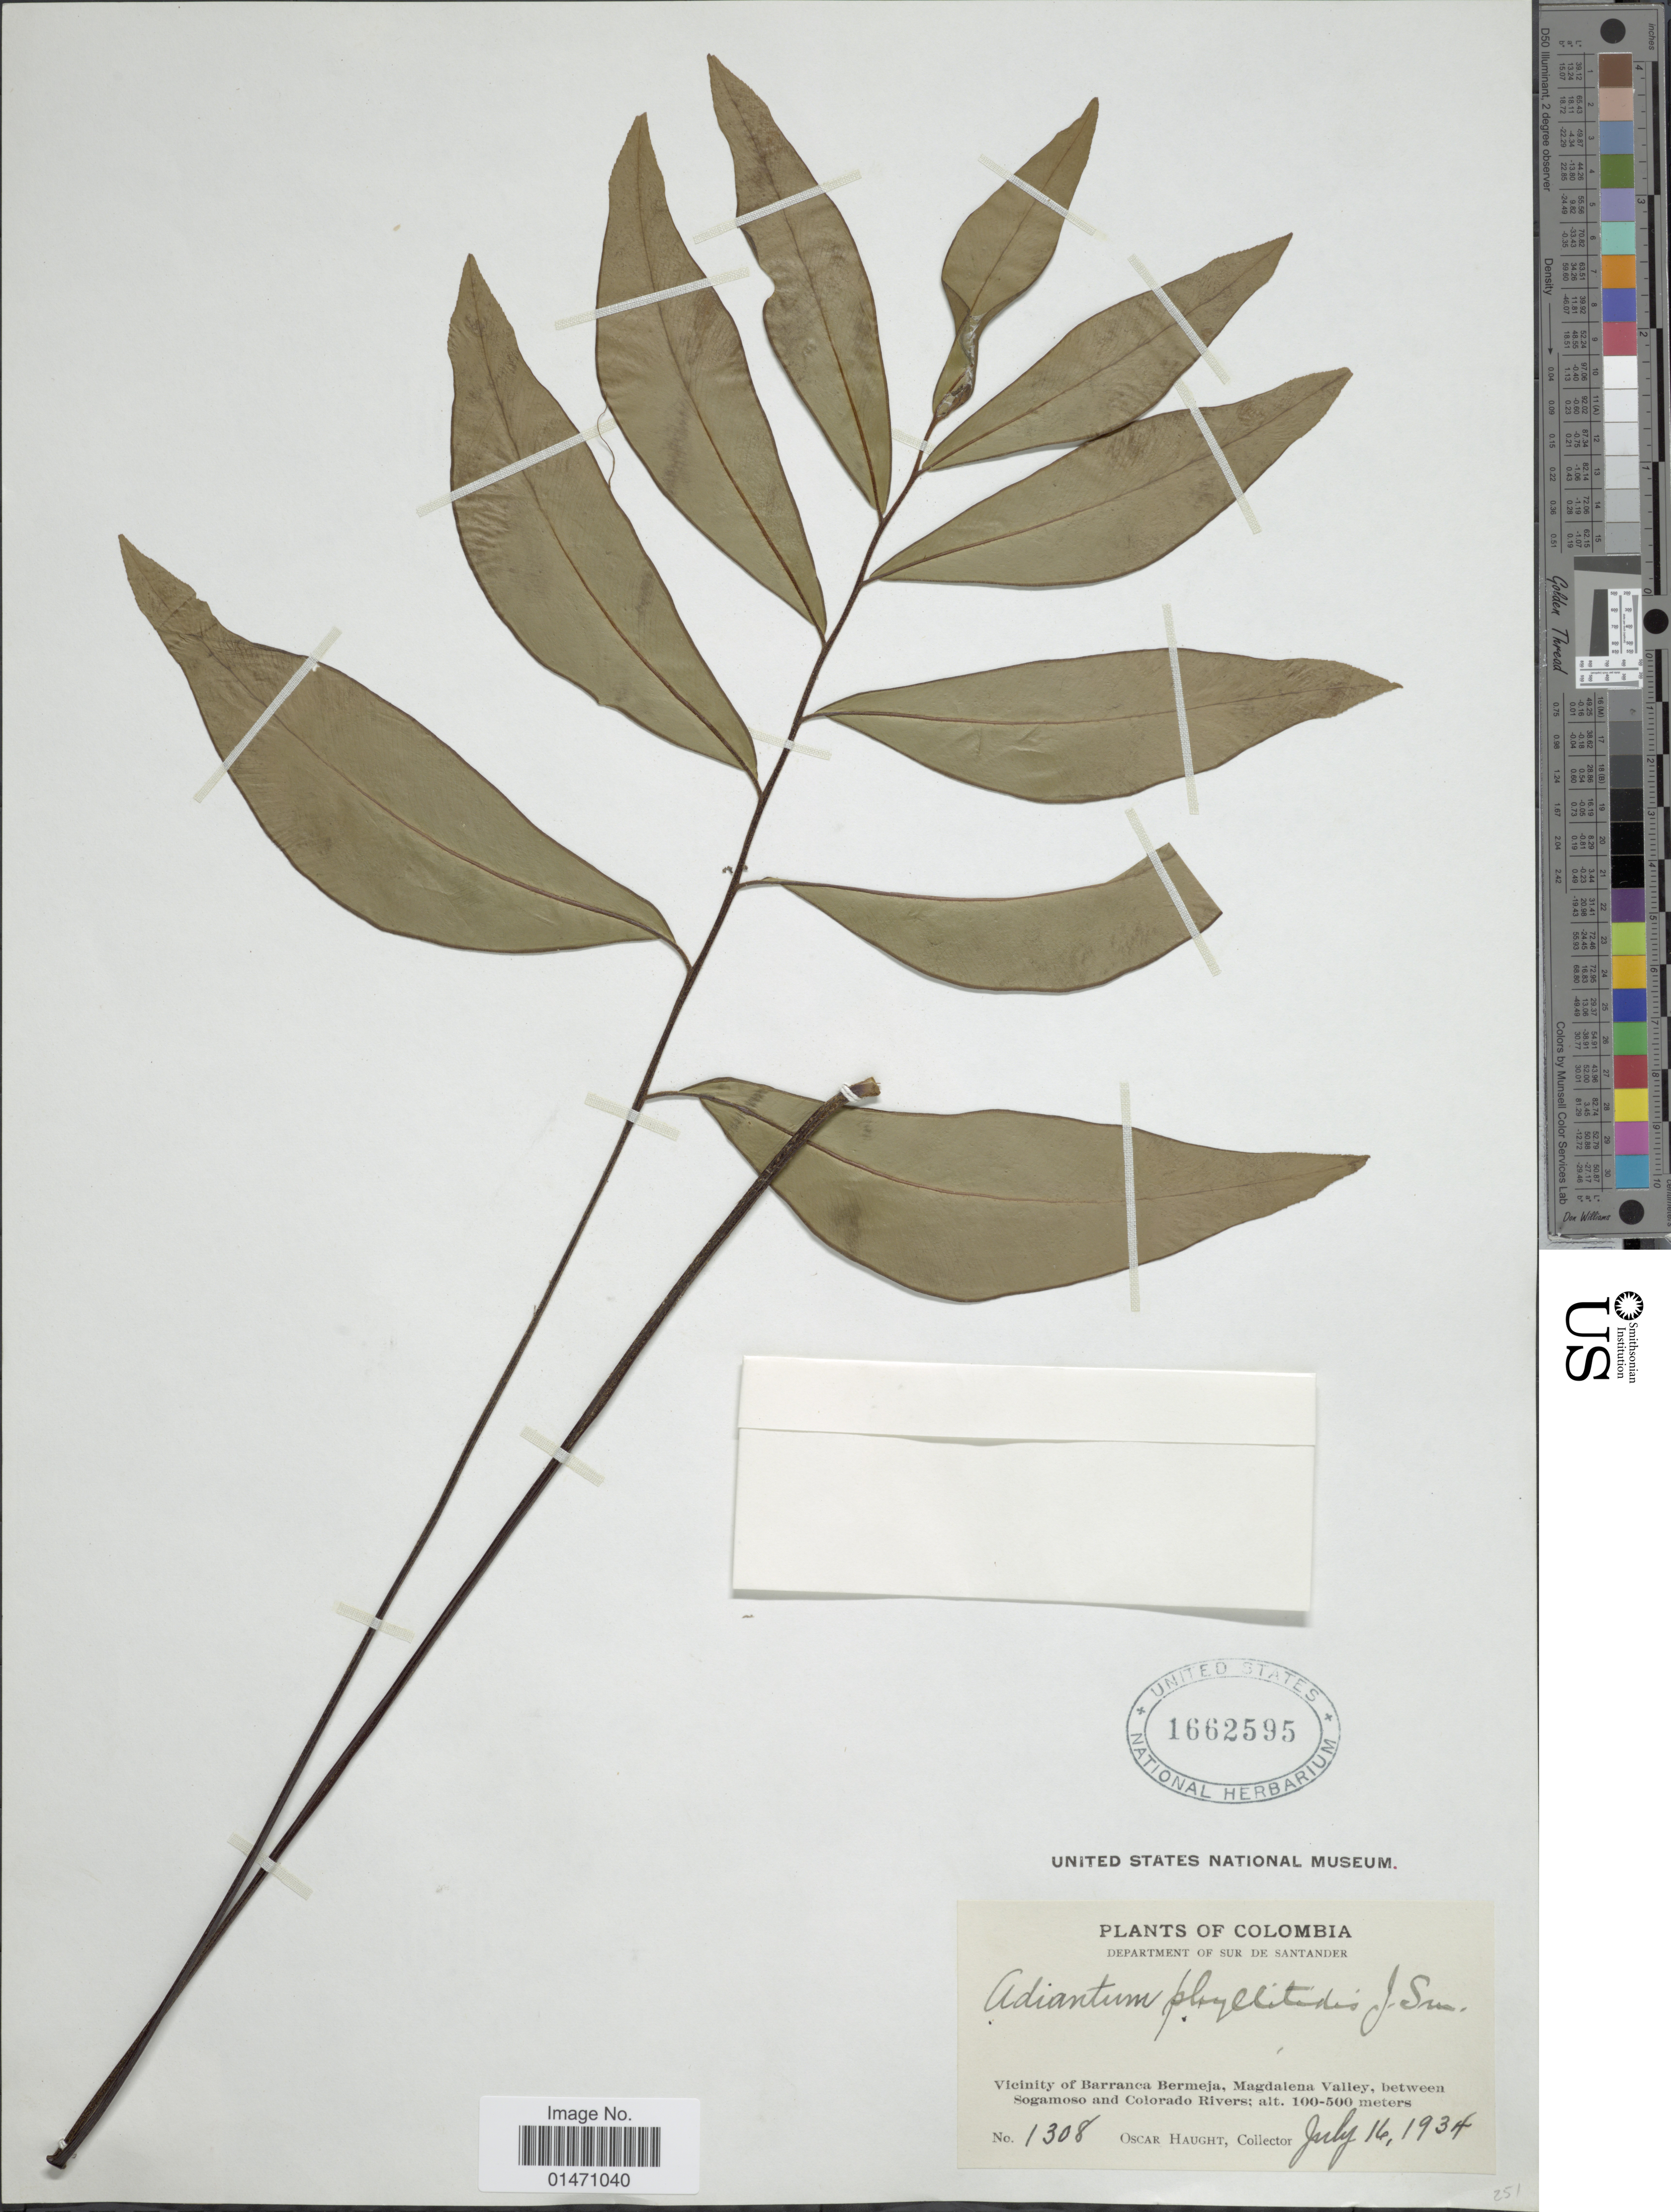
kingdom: Plantae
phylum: Tracheophyta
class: Polypodiopsida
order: Polypodiales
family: Pteridaceae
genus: Adiantum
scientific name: Adiantum phyllitidis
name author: J. Sm.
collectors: O. L. Haught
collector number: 1308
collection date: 1934-07-16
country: Colombia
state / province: Santander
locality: Plants of Colombia, Departement of Sur de Santander, Vicinity of Barranca Bermeja, Magdalena valley, between Sogamoso and Colorado rivers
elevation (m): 100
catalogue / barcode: US 1662595